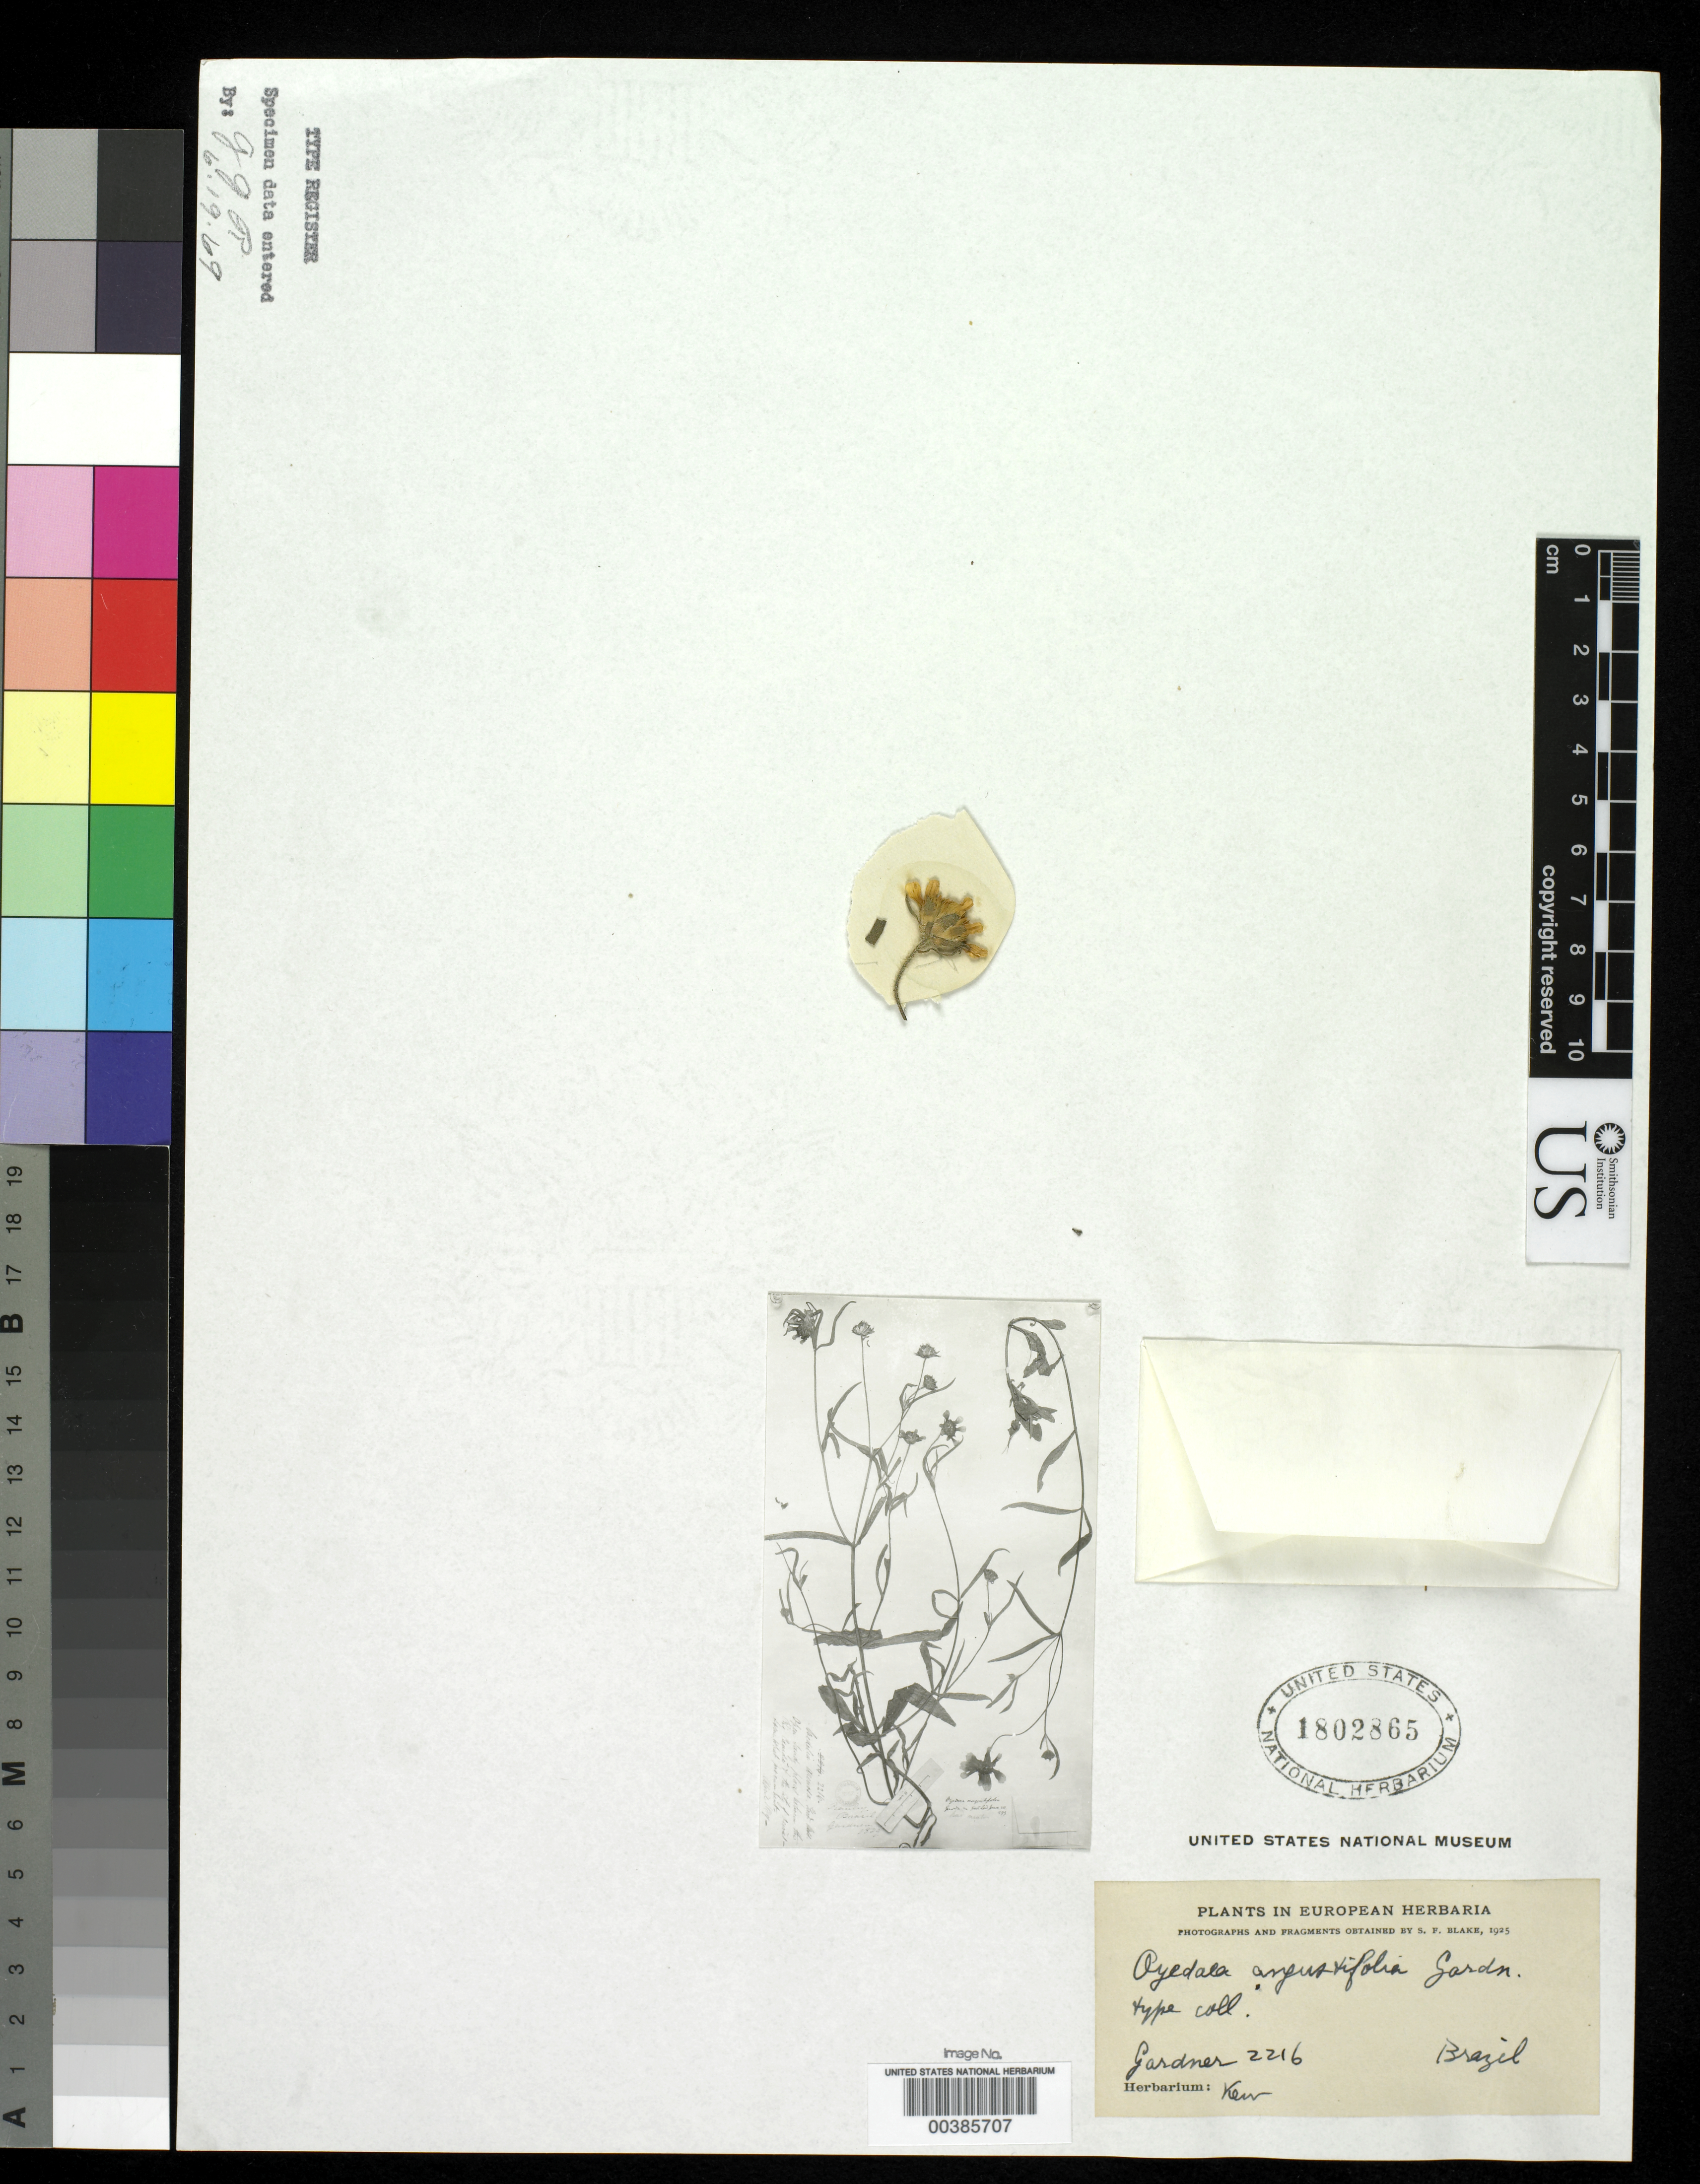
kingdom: Plantae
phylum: Tracheophyta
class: Magnoliopsida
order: Asterales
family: Asteraceae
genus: Oyedaea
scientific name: Oyedaea angustifolia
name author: Gardner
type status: Isotype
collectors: G. Gardner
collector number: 2216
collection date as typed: Apr 1839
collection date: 1839-04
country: Brazil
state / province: Piauí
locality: Near city of Oeiras.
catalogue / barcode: US 1802865